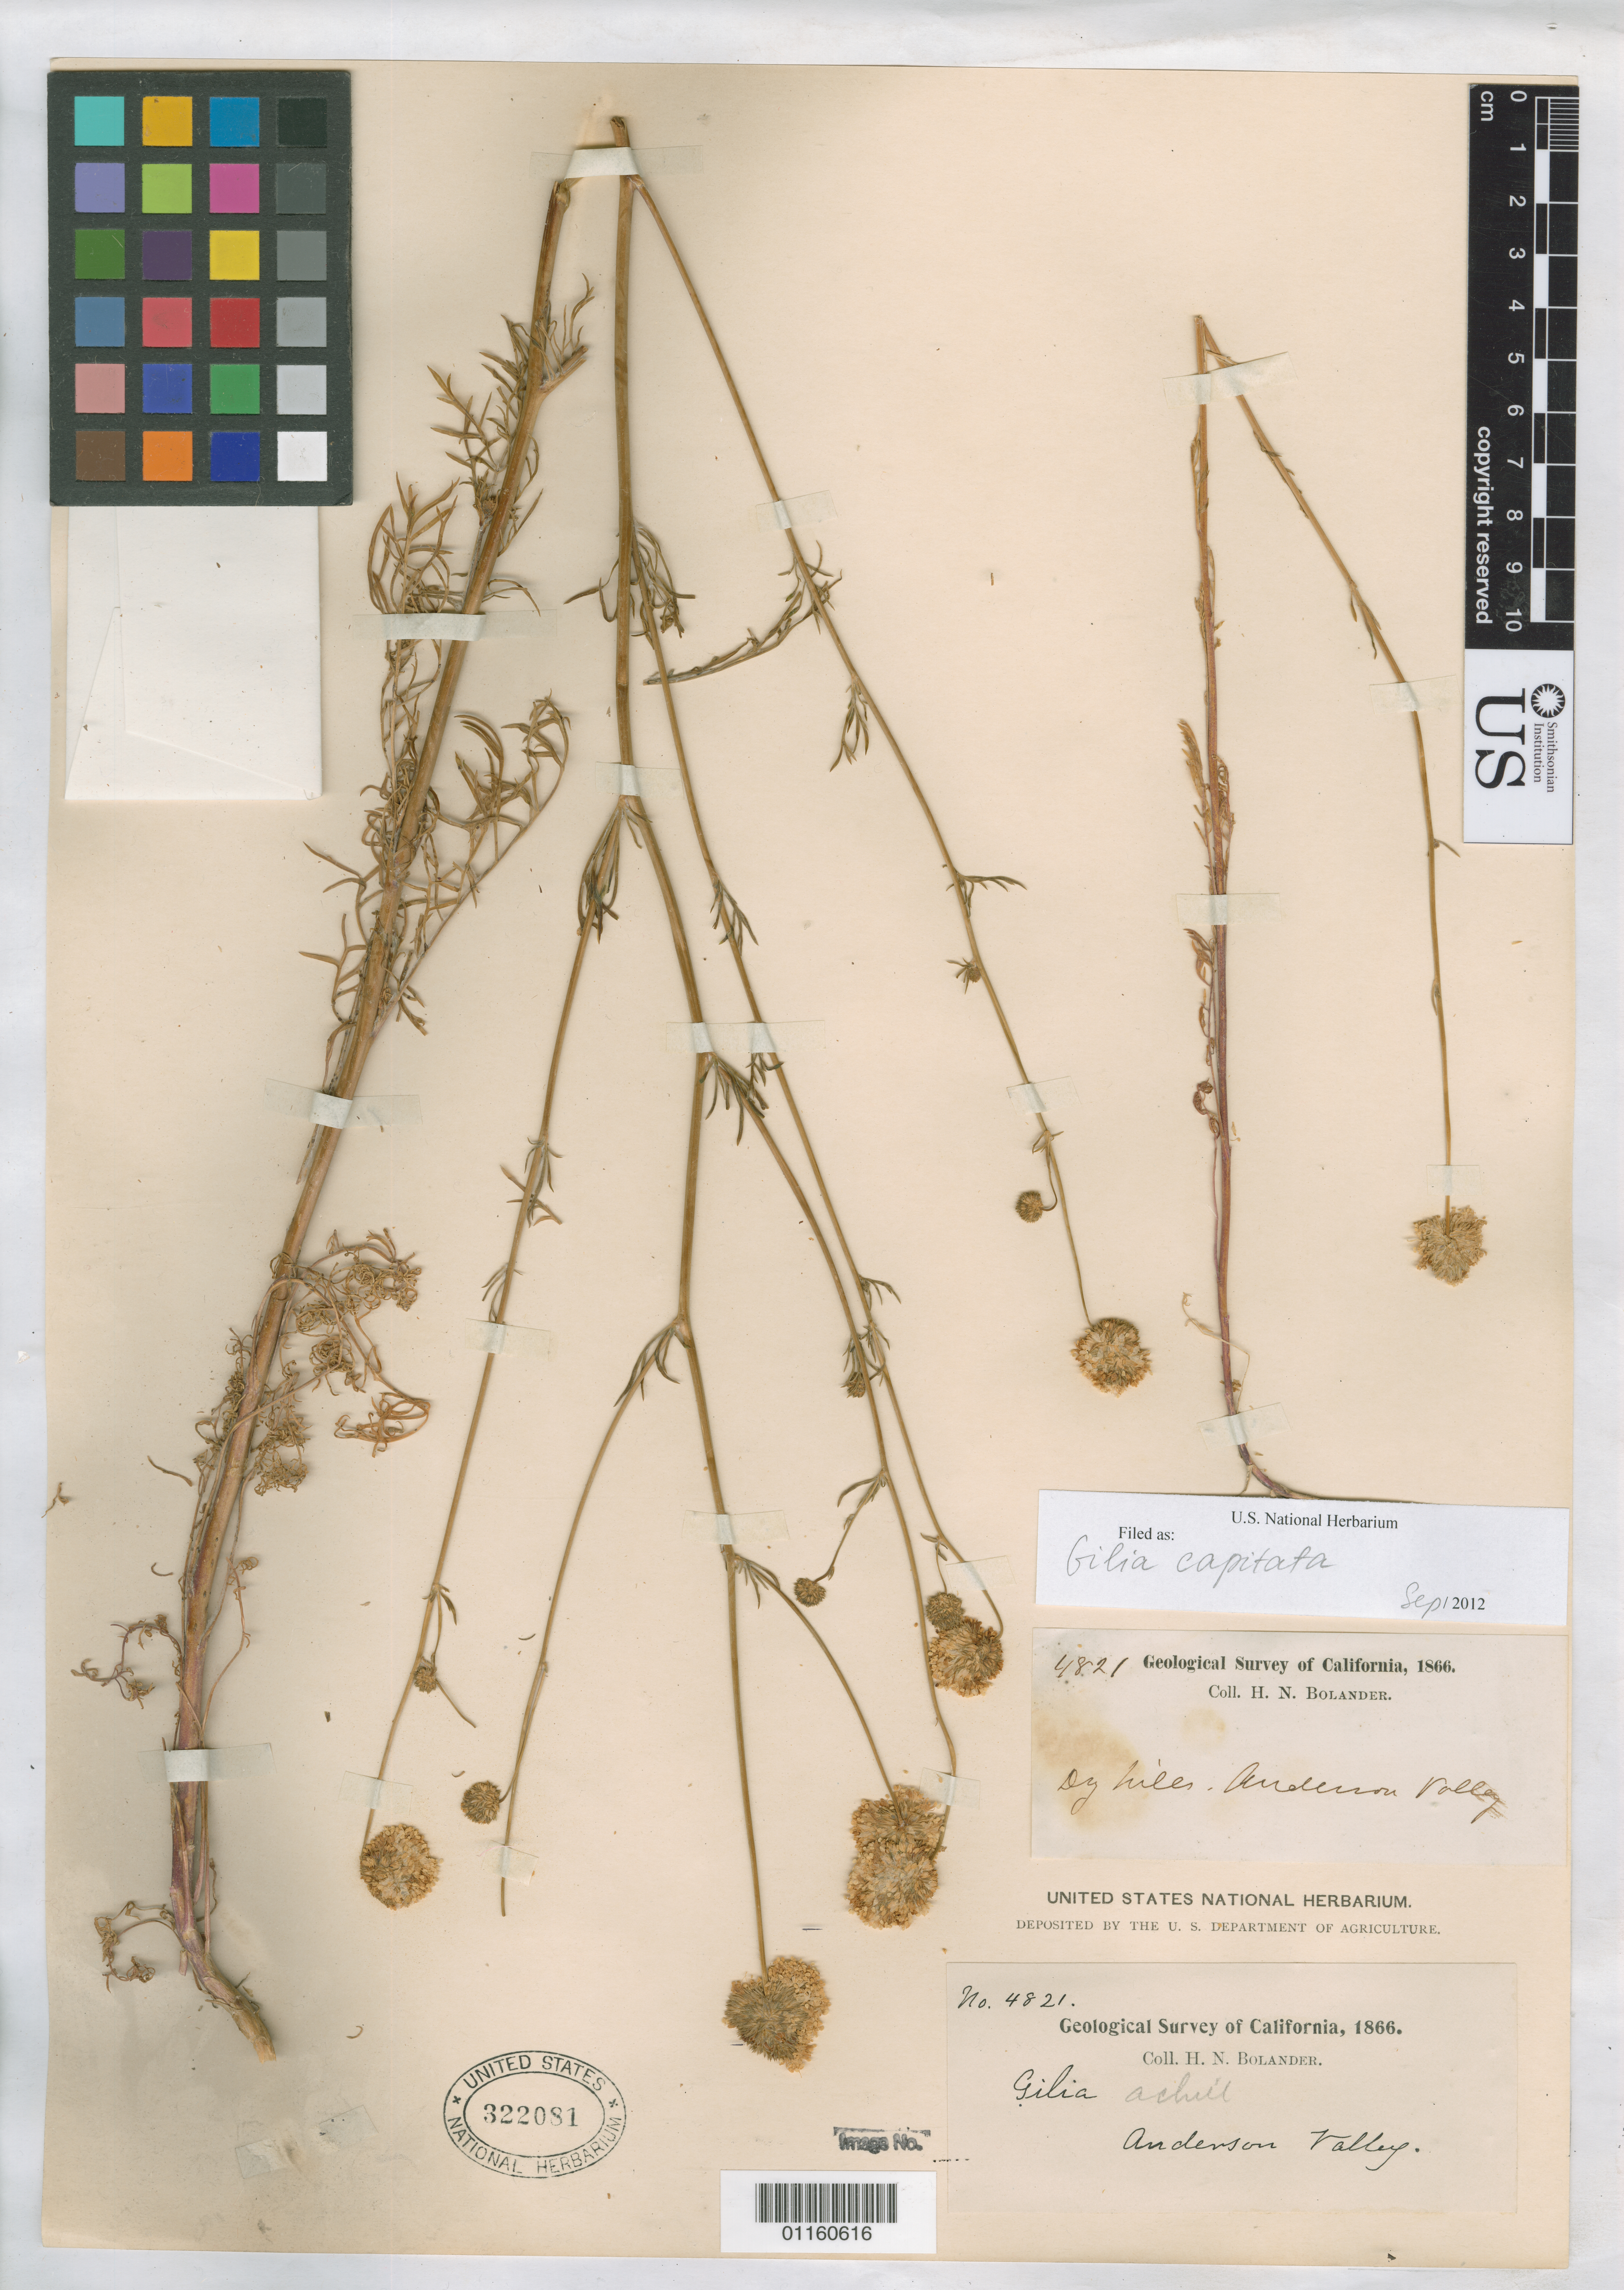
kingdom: Plantae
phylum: Tracheophyta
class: Magnoliopsida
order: Ericales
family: Polemoniaceae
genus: Gilia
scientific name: Gilia capitata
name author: Sims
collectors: H. Bolander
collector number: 4821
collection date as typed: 1866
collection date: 1866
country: United States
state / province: California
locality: Anderson Valley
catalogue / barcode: US 322081